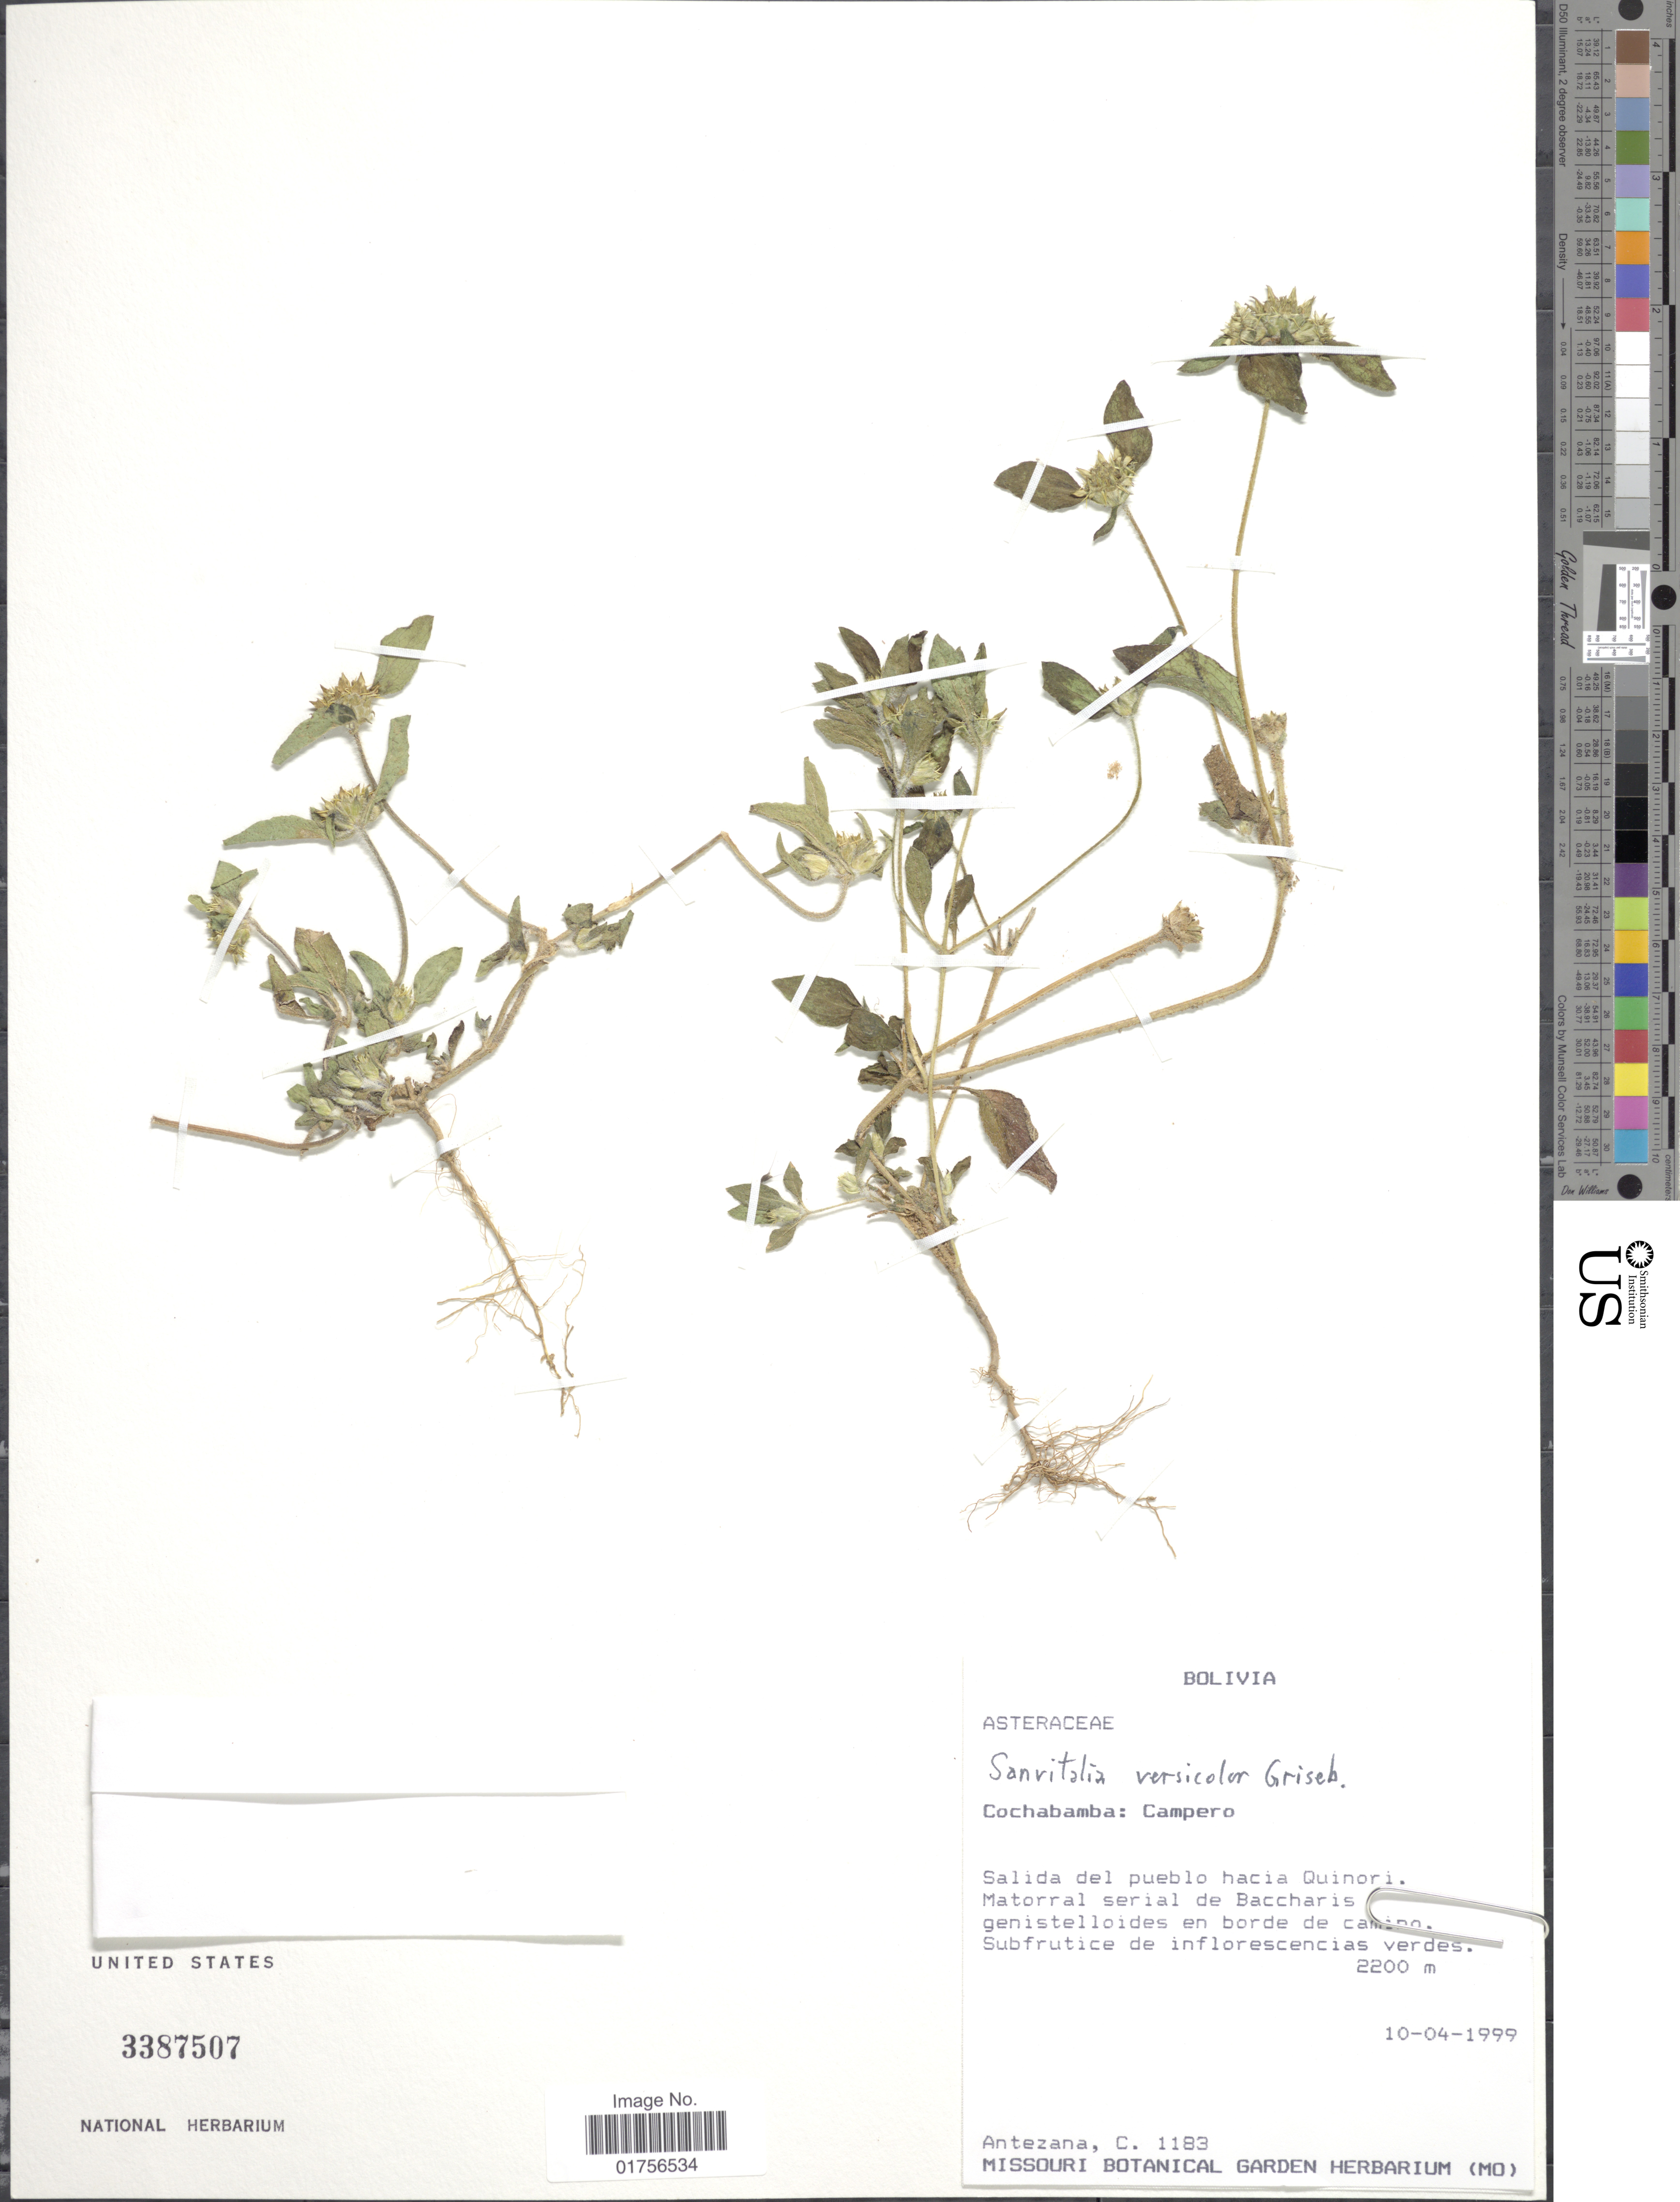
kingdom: Plantae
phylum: Tracheophyta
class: Magnoliopsida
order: Asterales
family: Asteraceae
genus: Sanvitalia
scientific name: Sanvitalia versicolor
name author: Griseb.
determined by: Skibicki, Samuel V.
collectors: C. Antezana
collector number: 1183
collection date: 1999-04-10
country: Bolivia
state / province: Cochabamba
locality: Cochabamba: Campero, Salida del pueblo hacia Quinori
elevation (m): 2200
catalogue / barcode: US 3387507